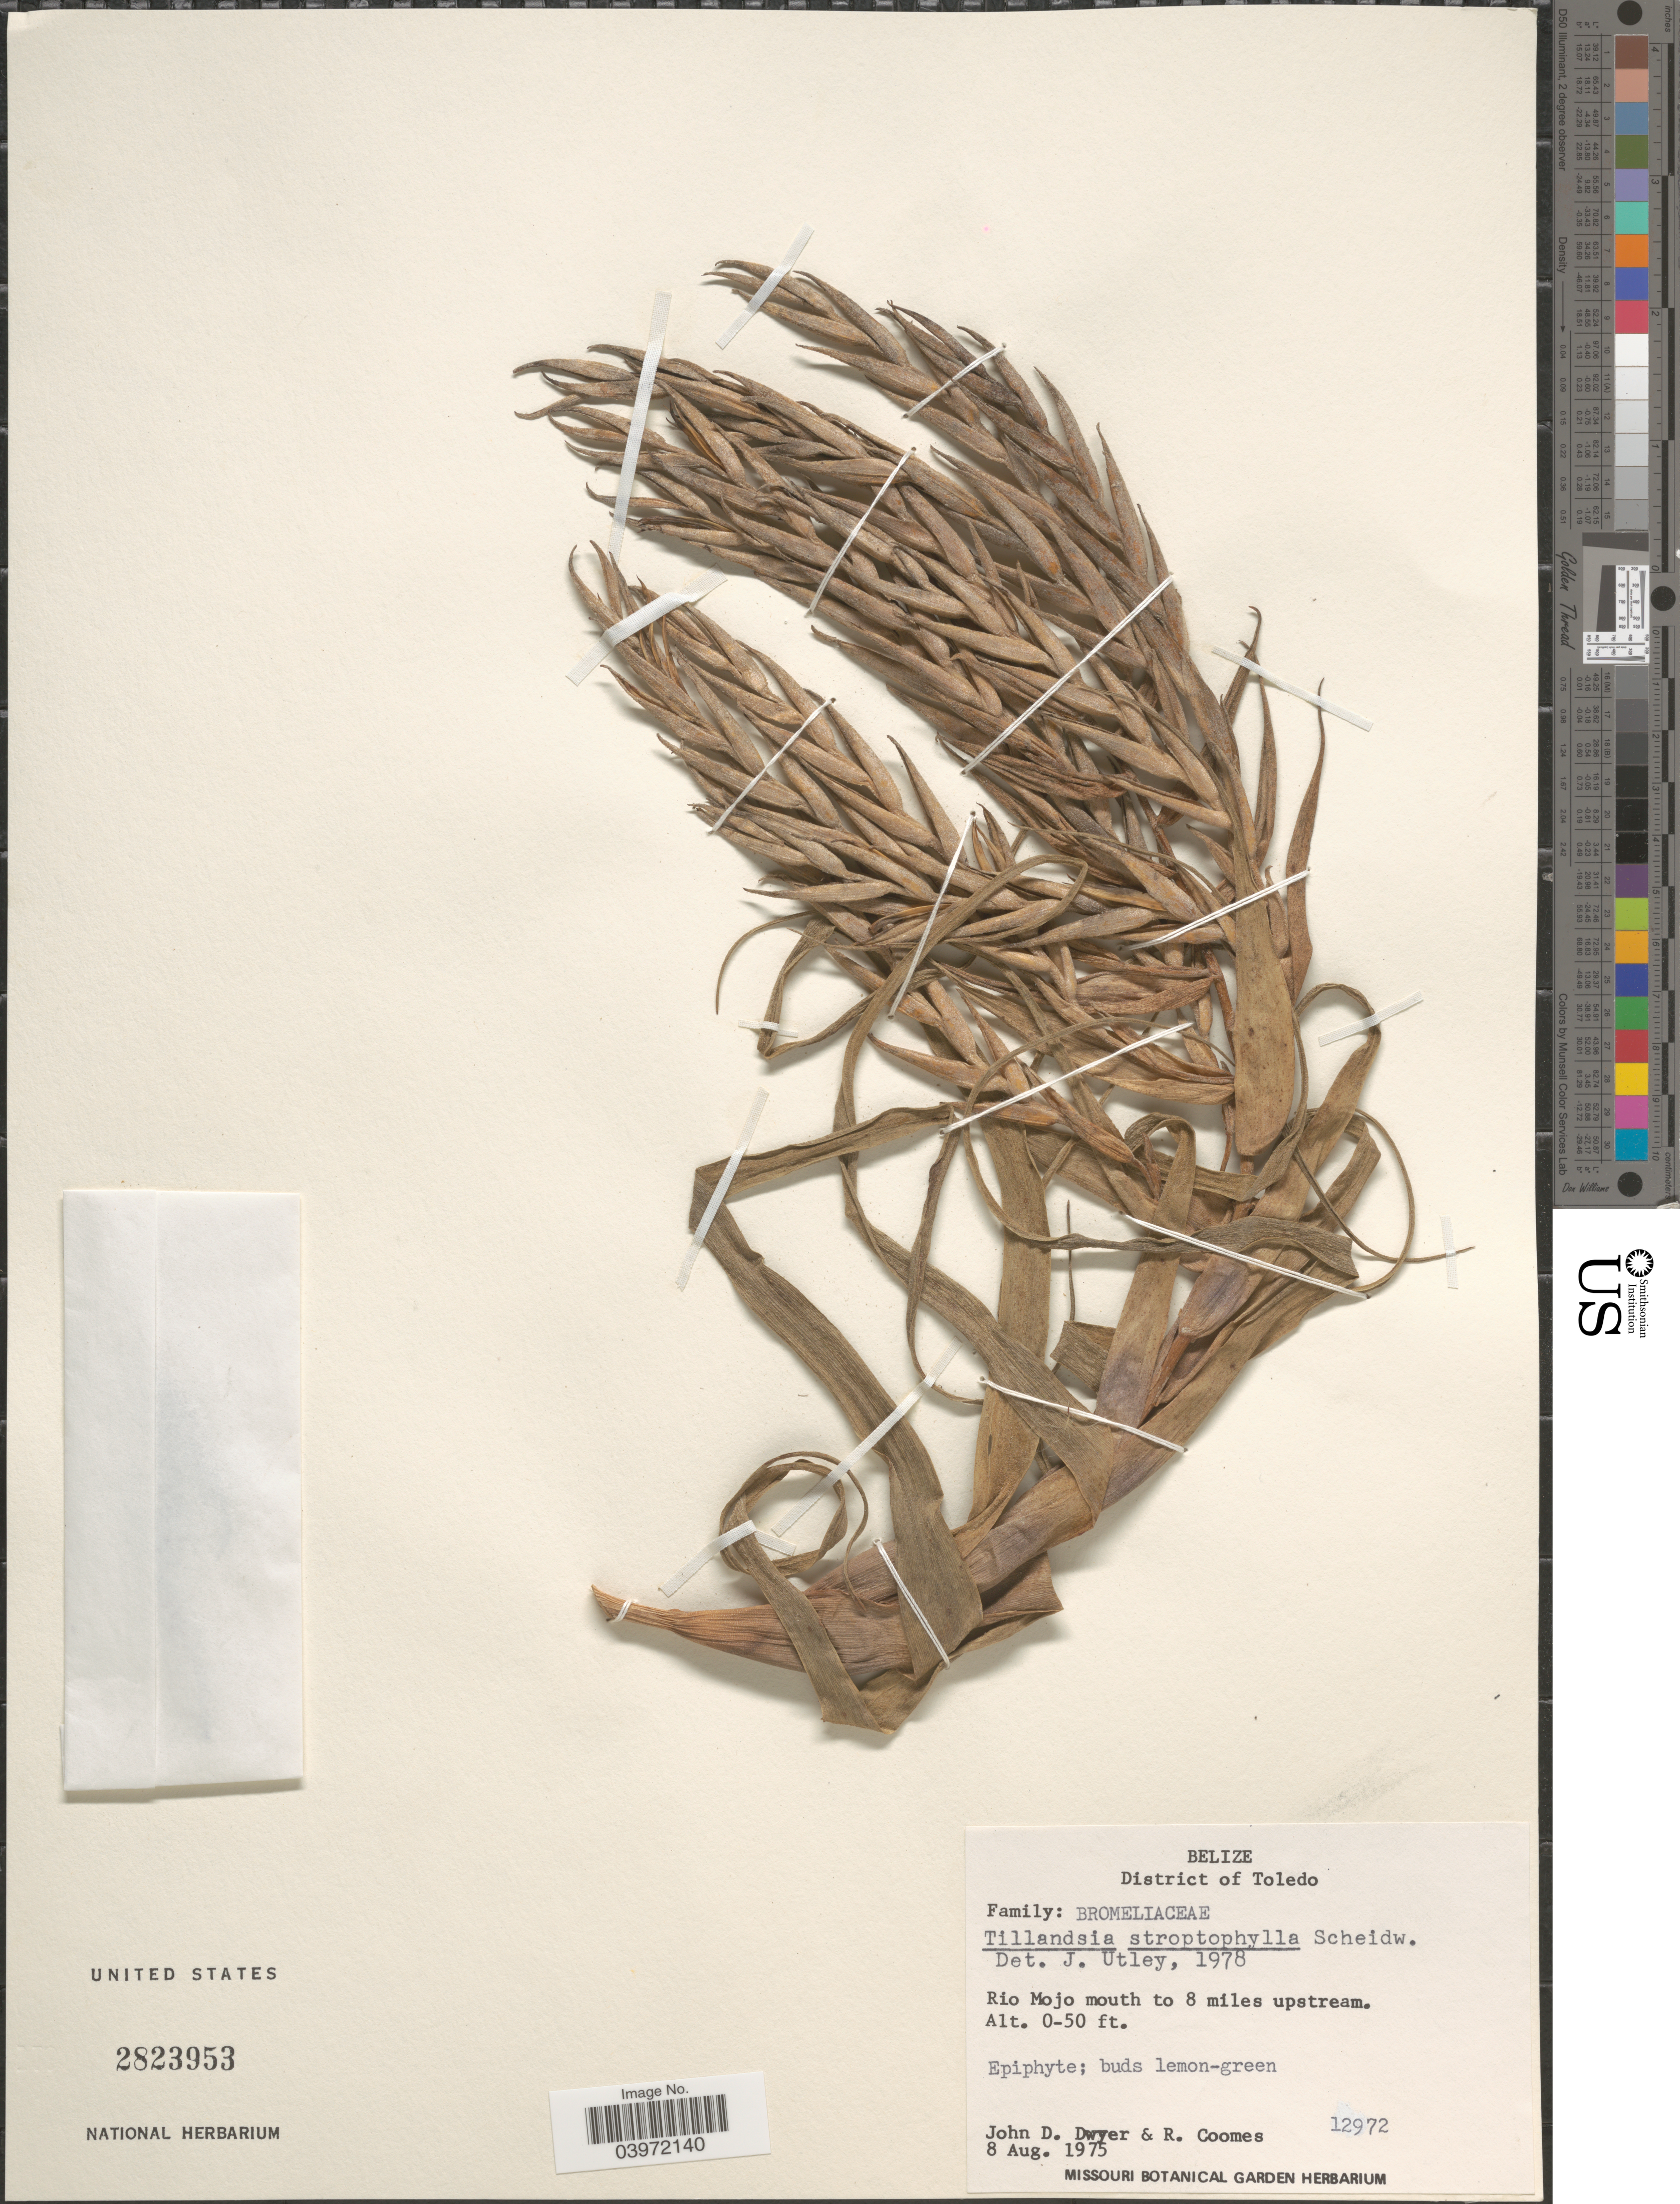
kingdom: Plantae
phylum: Tracheophyta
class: Liliopsida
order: Poales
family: Bromeliaceae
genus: Tillandsia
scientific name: Tillandsia streptophylla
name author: Scheidw. ex C. Morren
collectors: J. D. Dwyer & R. Coomes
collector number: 12972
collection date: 1975-08-08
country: Belize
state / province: Toledo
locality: District of Toledo. Rio Mojo mouth to 8 miles upstream.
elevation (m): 0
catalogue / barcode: US 2823953